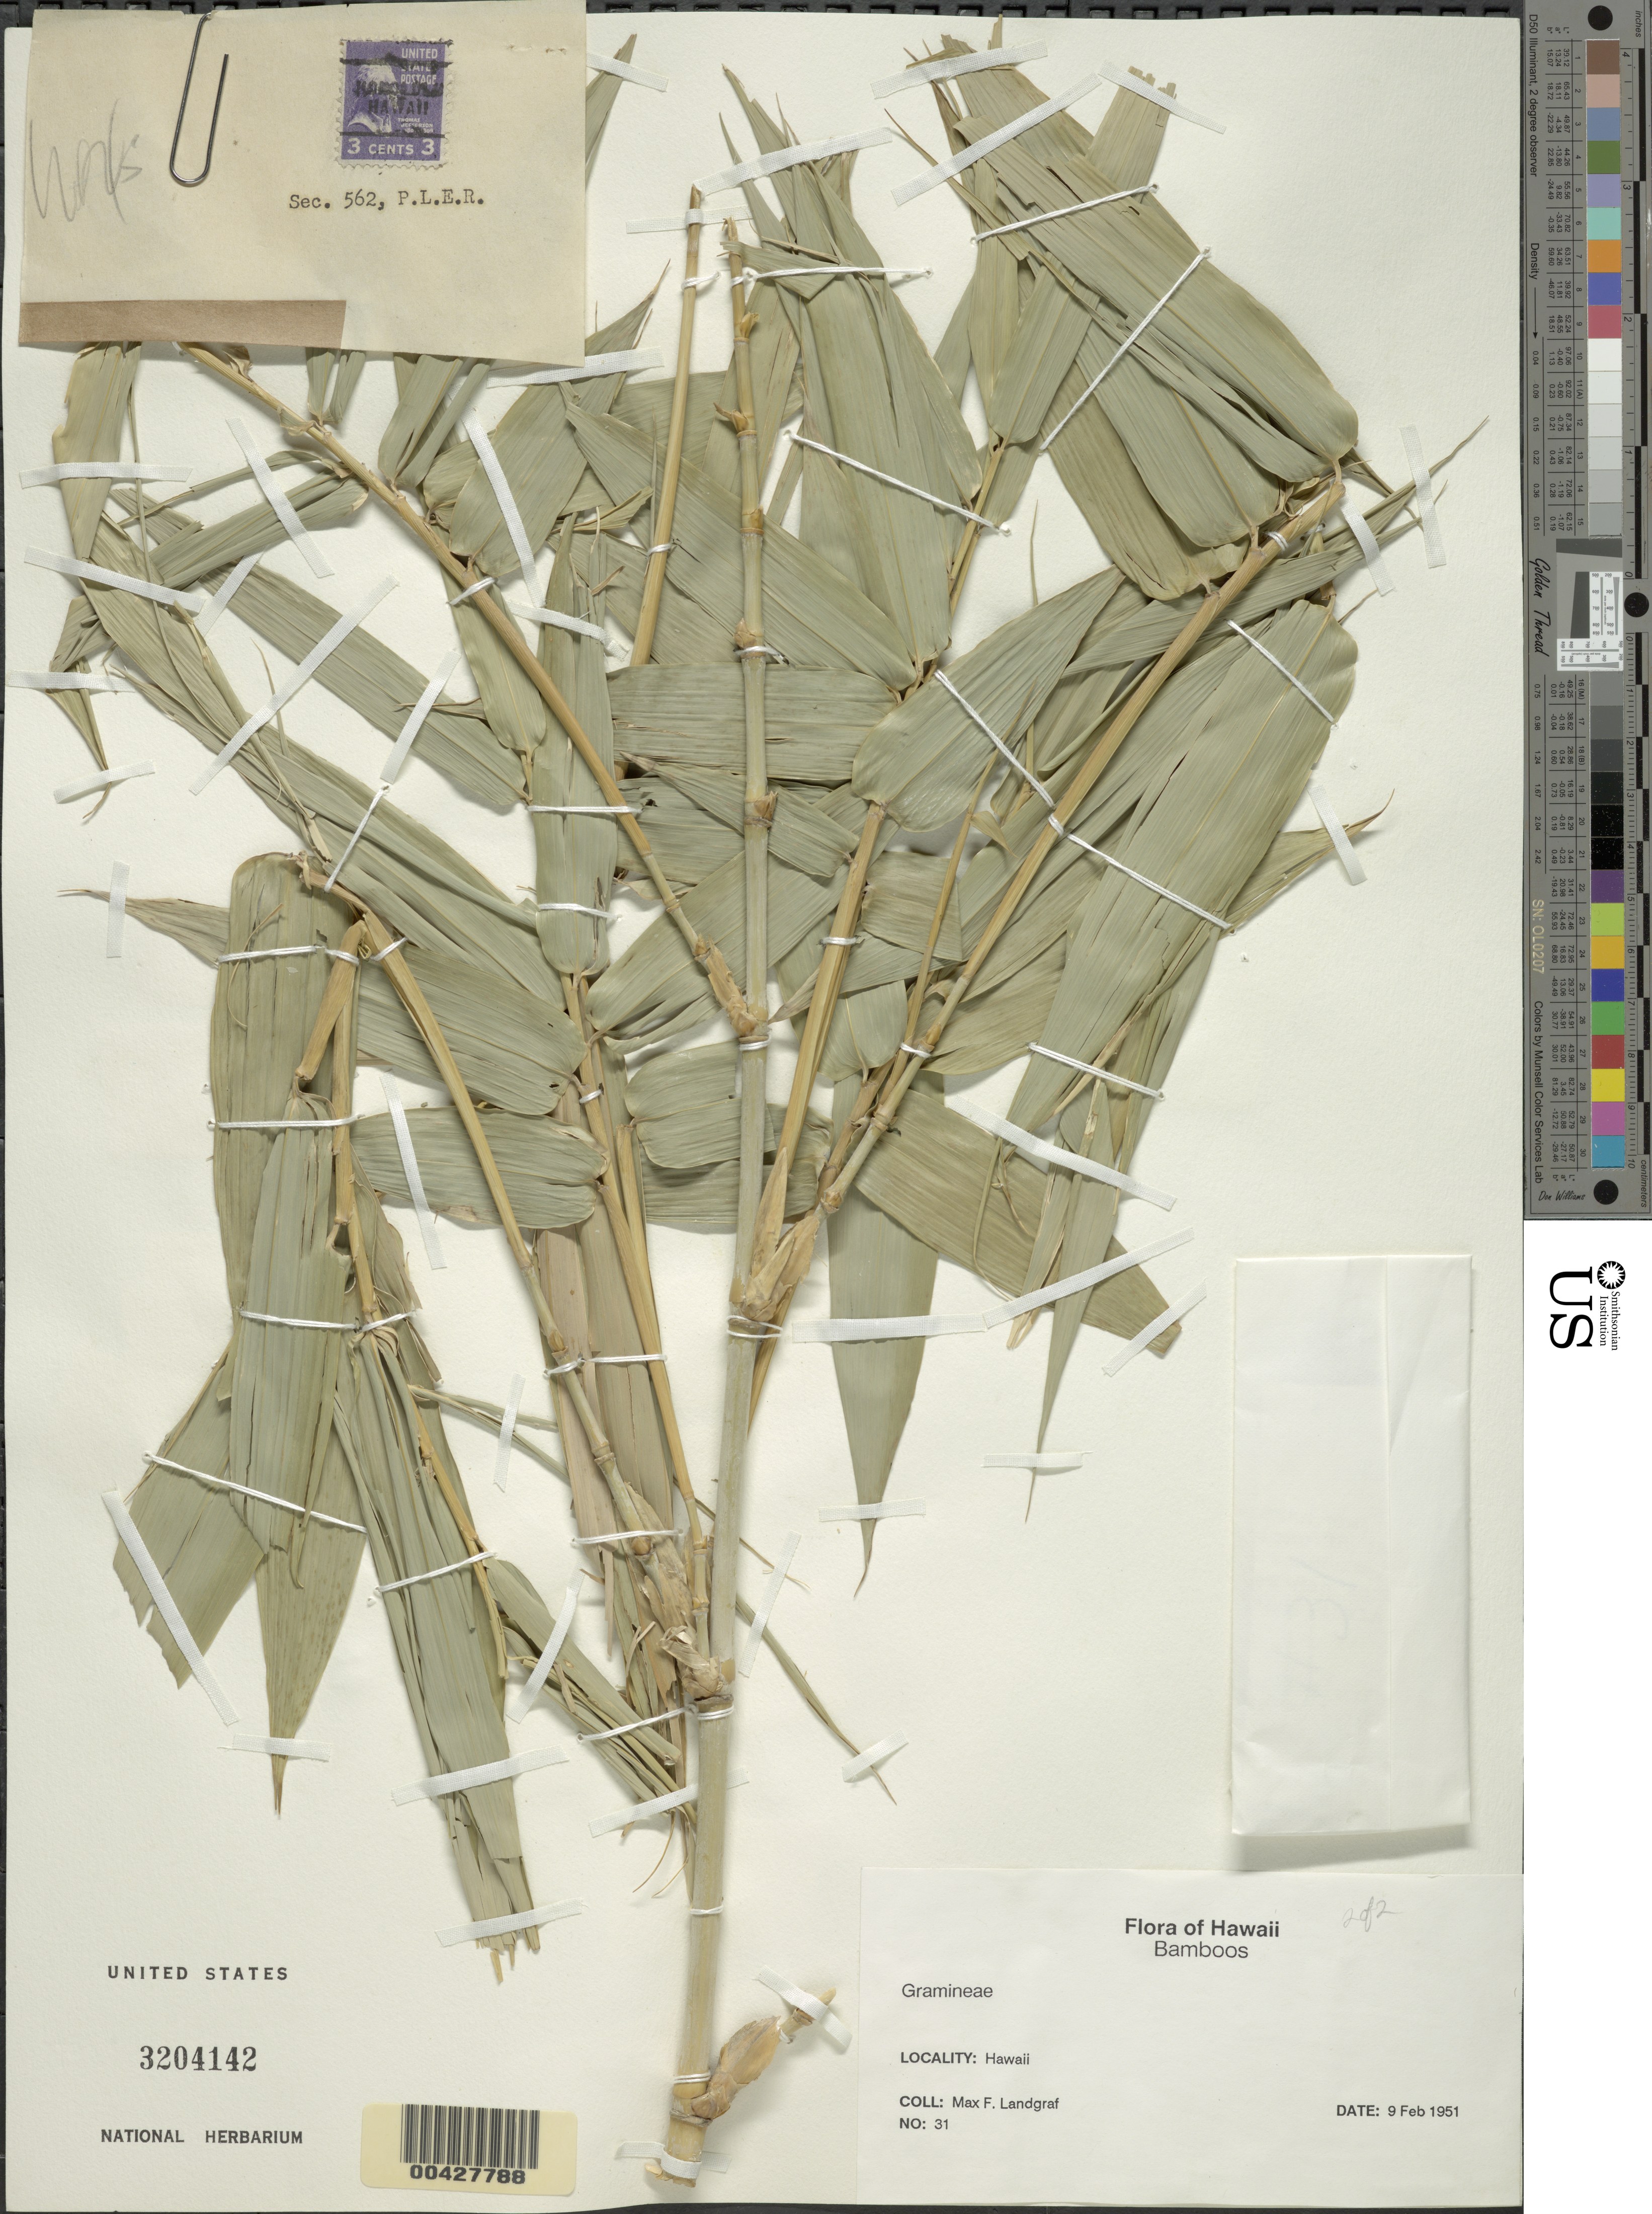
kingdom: Plantae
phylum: Tracheophyta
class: Liliopsida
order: Poales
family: Poaceae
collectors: M. Landgraf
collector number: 31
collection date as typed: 09 Feb 1951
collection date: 1951-02-09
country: United States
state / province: Hawaii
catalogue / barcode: US 3204142